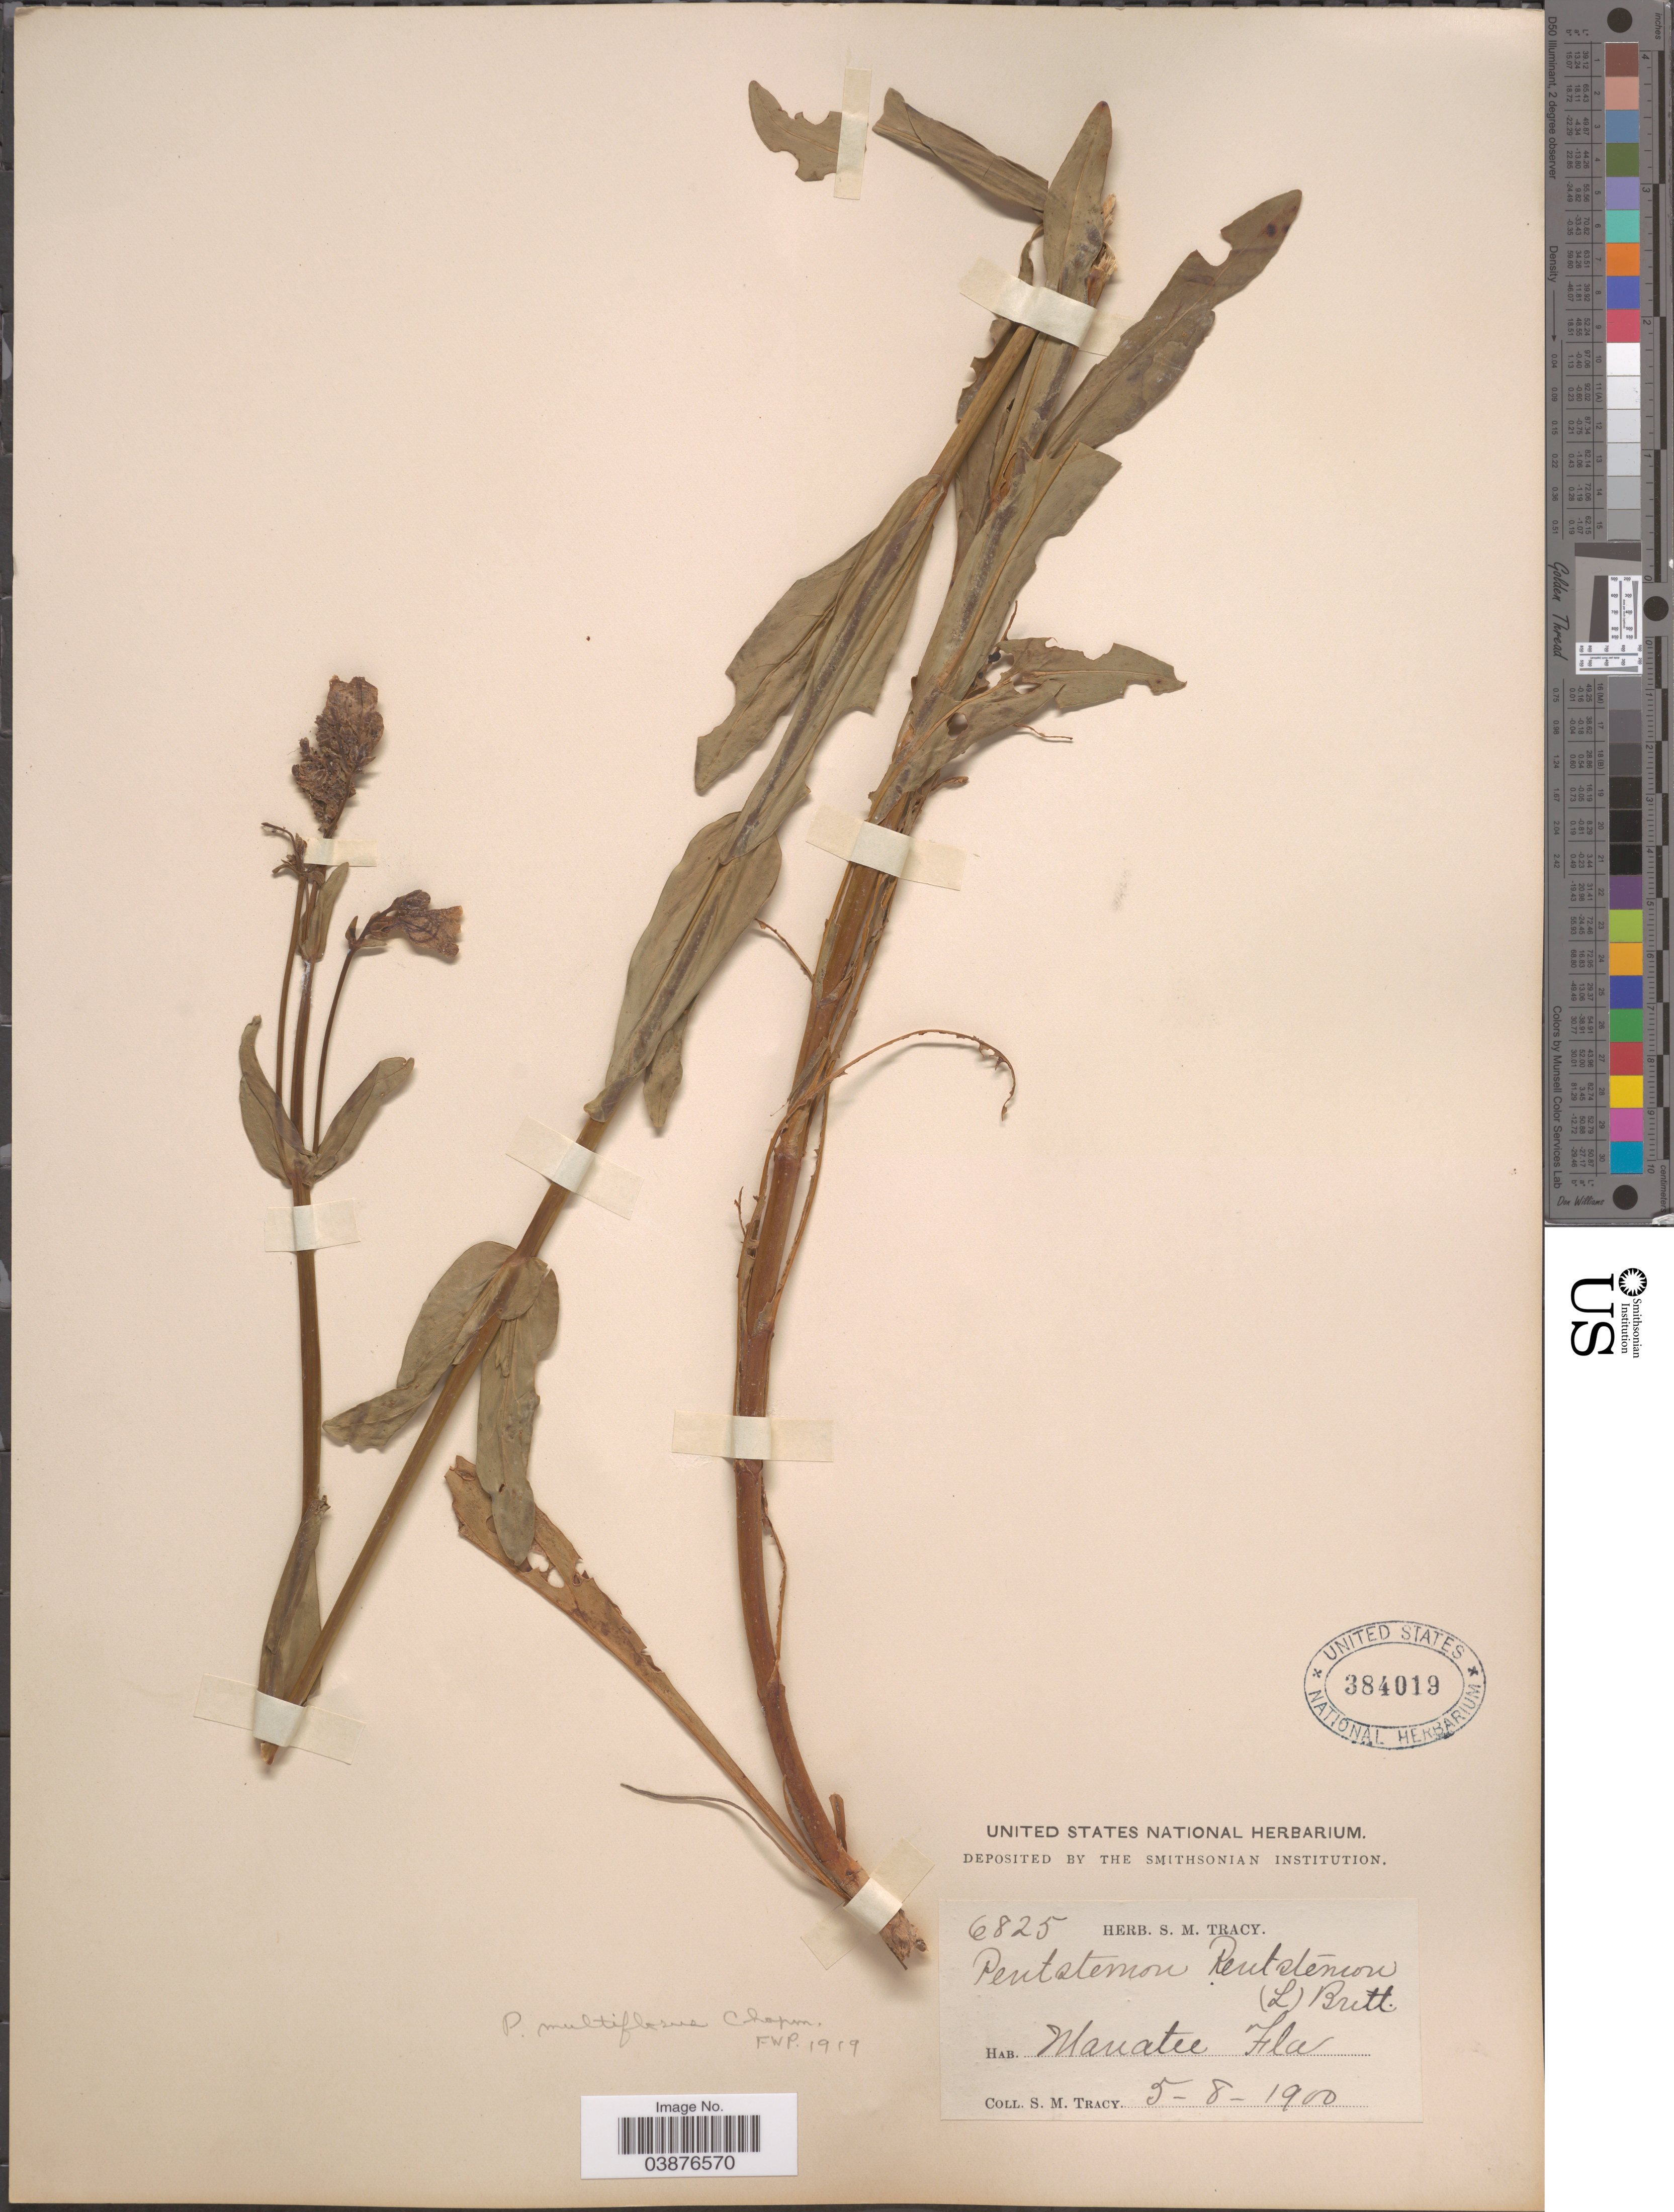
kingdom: Plantae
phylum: Tracheophyta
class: Magnoliopsida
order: Lamiales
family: Plantaginaceae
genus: Penstemon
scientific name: Penstemon multiflorus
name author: Chapm. in Small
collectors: S. M. Tracy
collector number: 6825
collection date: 1900-05-08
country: United States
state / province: Florida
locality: Manatee.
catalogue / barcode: US 384019